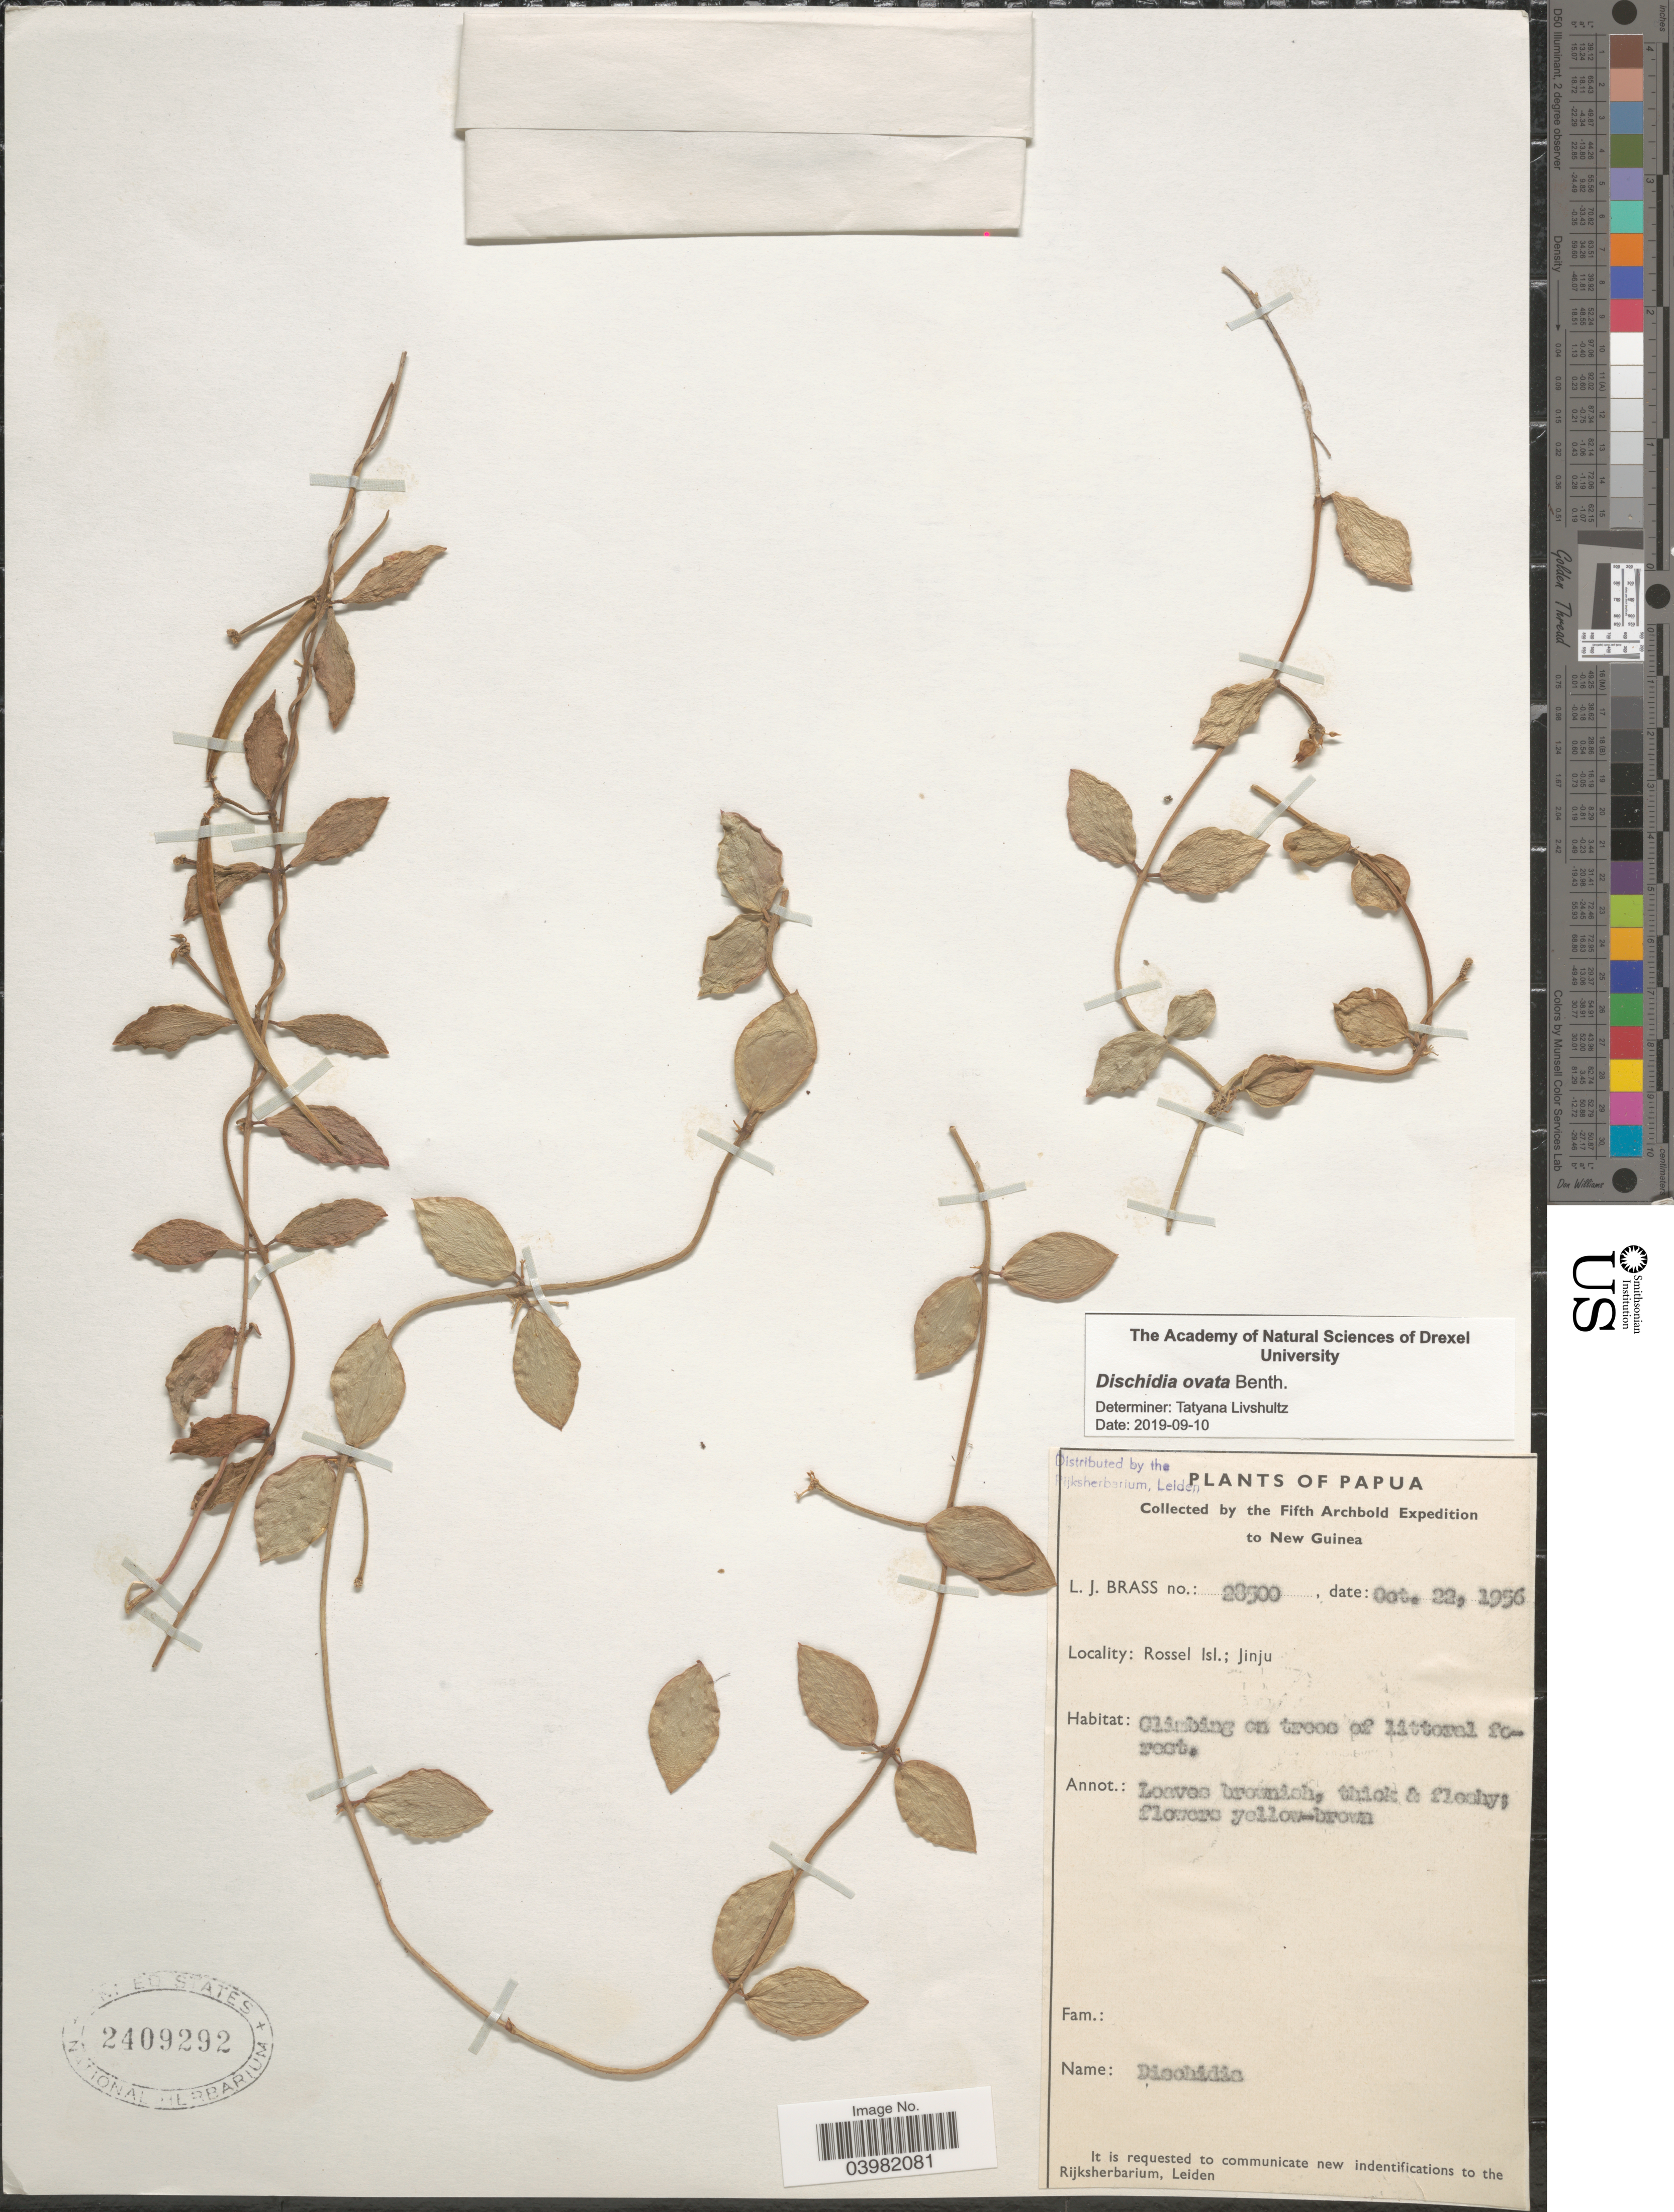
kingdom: Plantae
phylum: Tracheophyta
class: Magnoliopsida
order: Gentianales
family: Apocynaceae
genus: Dischidia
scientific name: Dischidia ovata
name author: Benth.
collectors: L. J. Brass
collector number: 28500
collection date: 1956-10-22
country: Papua New Guinea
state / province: Milne Bay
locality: Papua. New Guinea. Rossel Isl.; Jinju.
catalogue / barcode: US 2409292